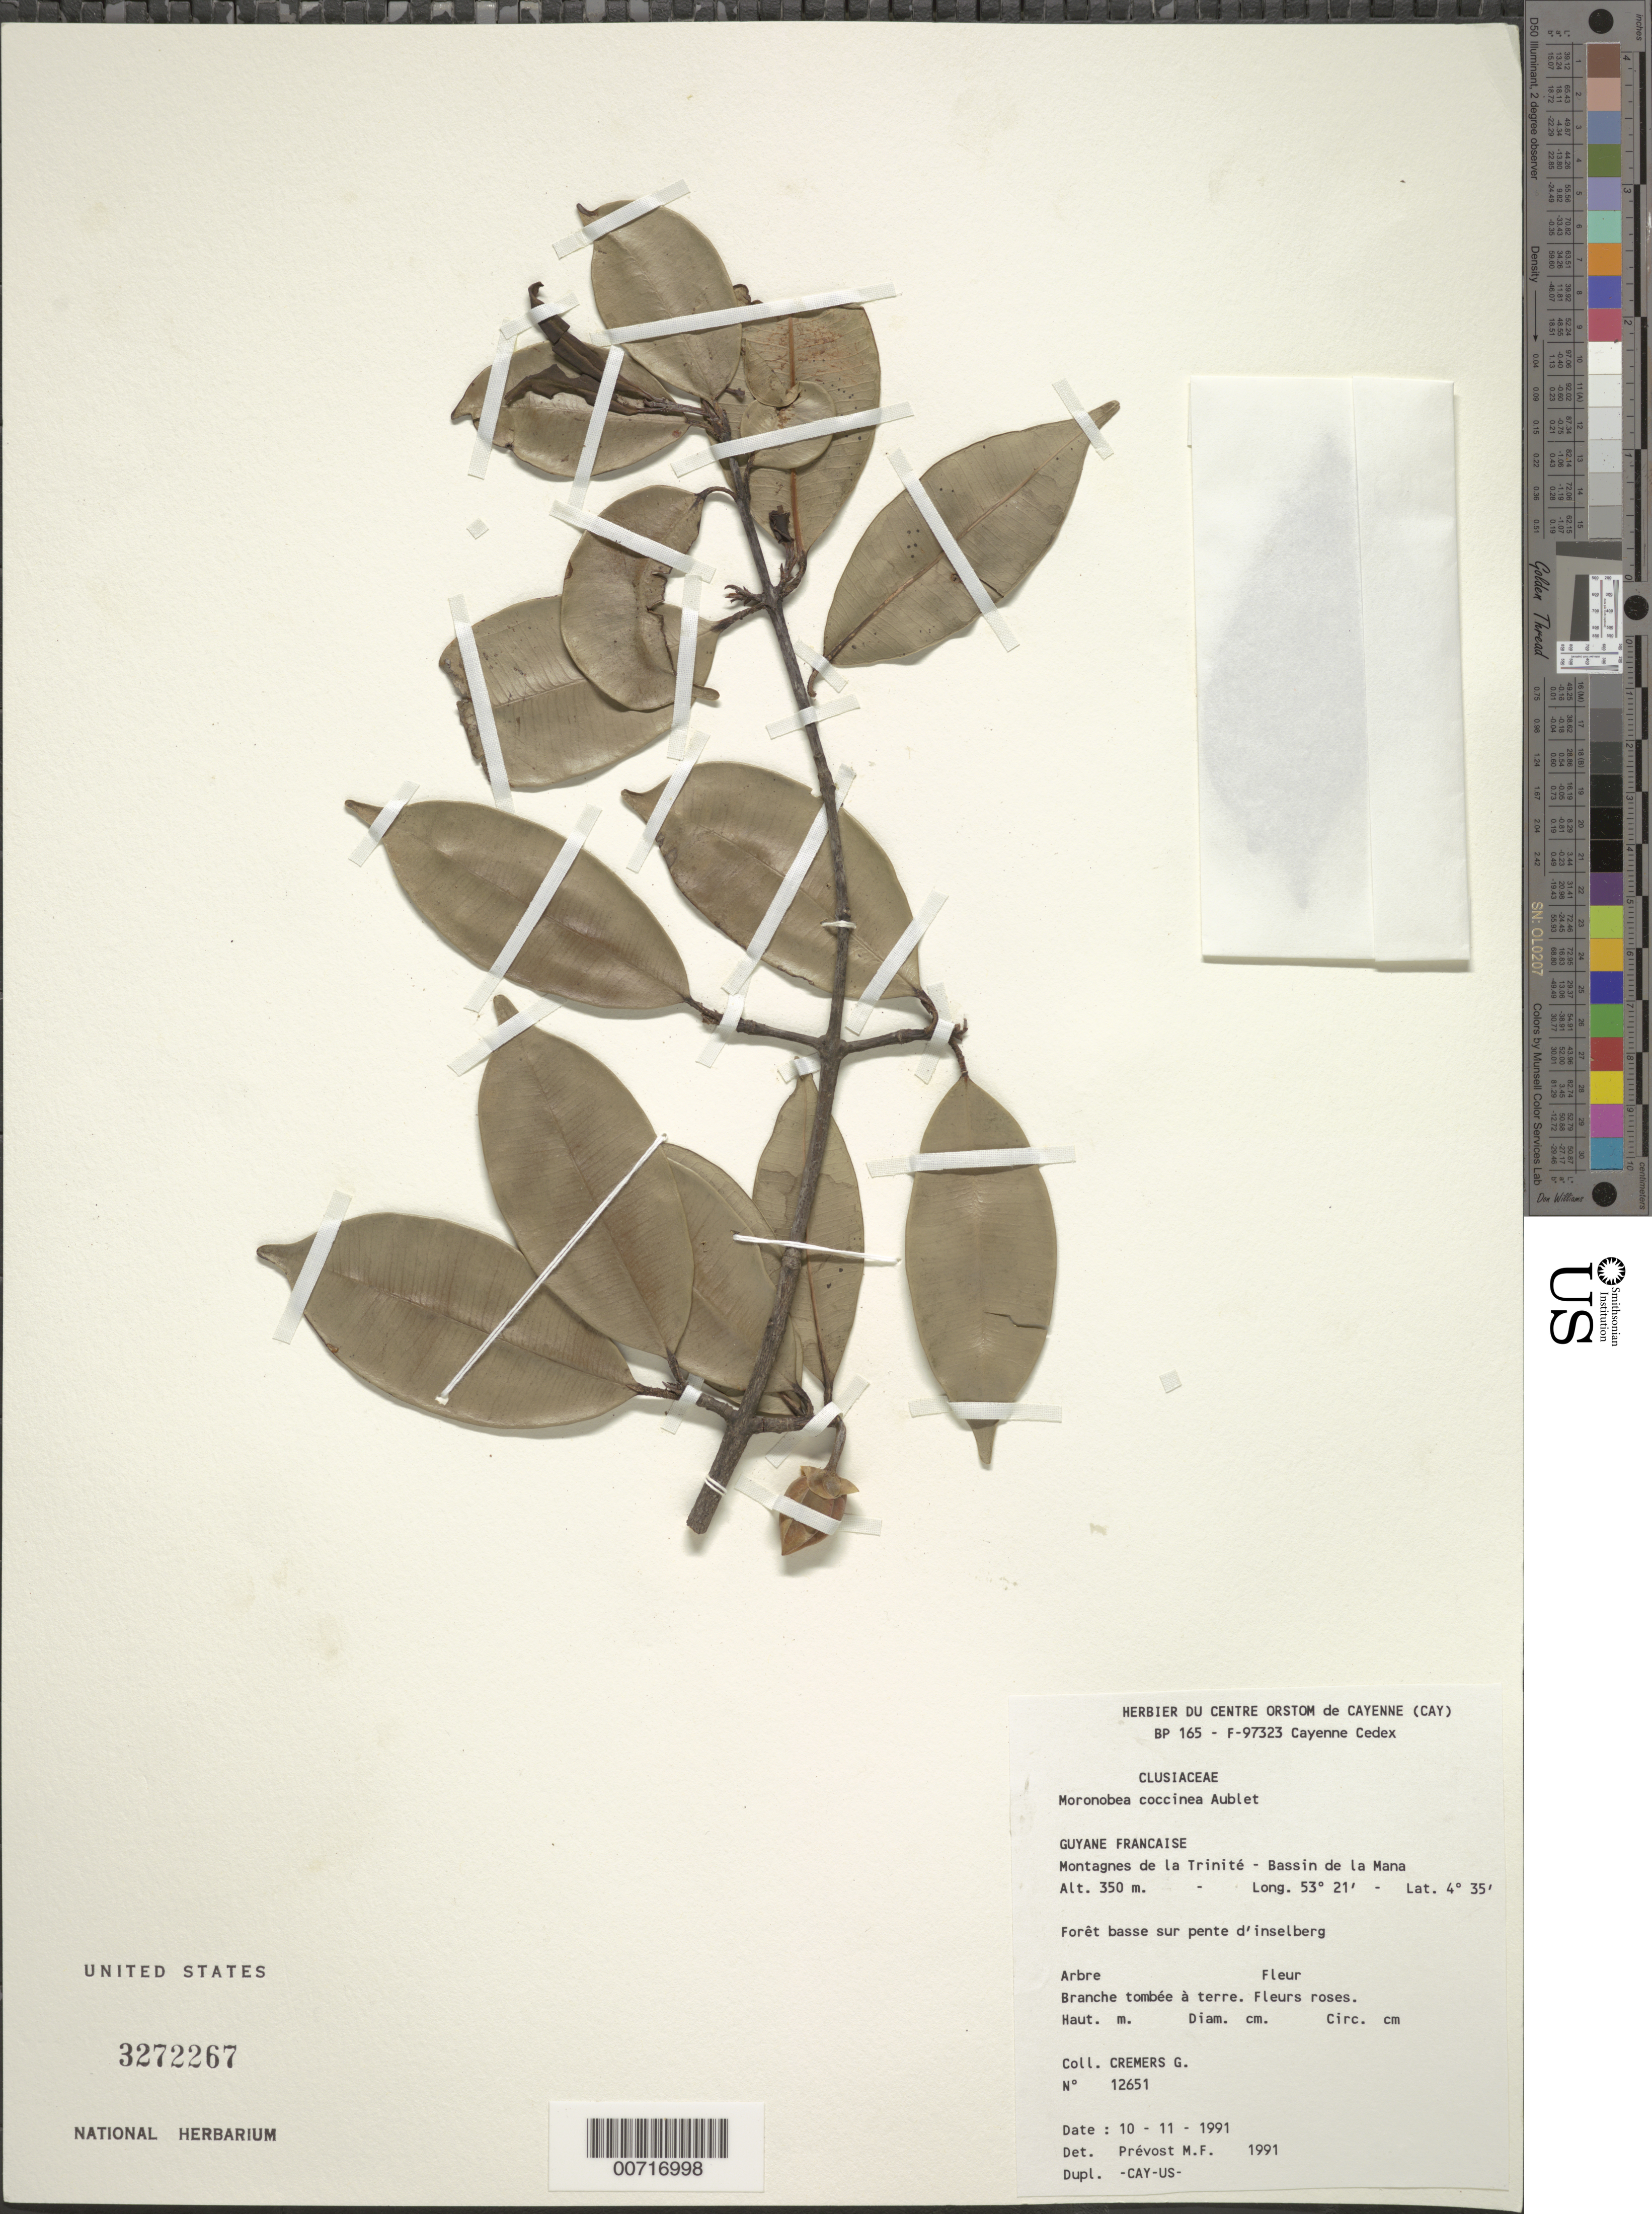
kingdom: Plantae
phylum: Tracheophyta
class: Magnoliopsida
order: Malpighiales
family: Clusiaceae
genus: Moronobea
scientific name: Moronobea coccinea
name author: Aubl.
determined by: Prévost, M.-F.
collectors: G. Cremers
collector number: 12651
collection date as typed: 10-Nov-91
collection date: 1991-11-10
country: French Guiana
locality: Montagnes de la Trinité, Bassin de la Mana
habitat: Low forest on mt. Slopes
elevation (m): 400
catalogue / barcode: US 3272267